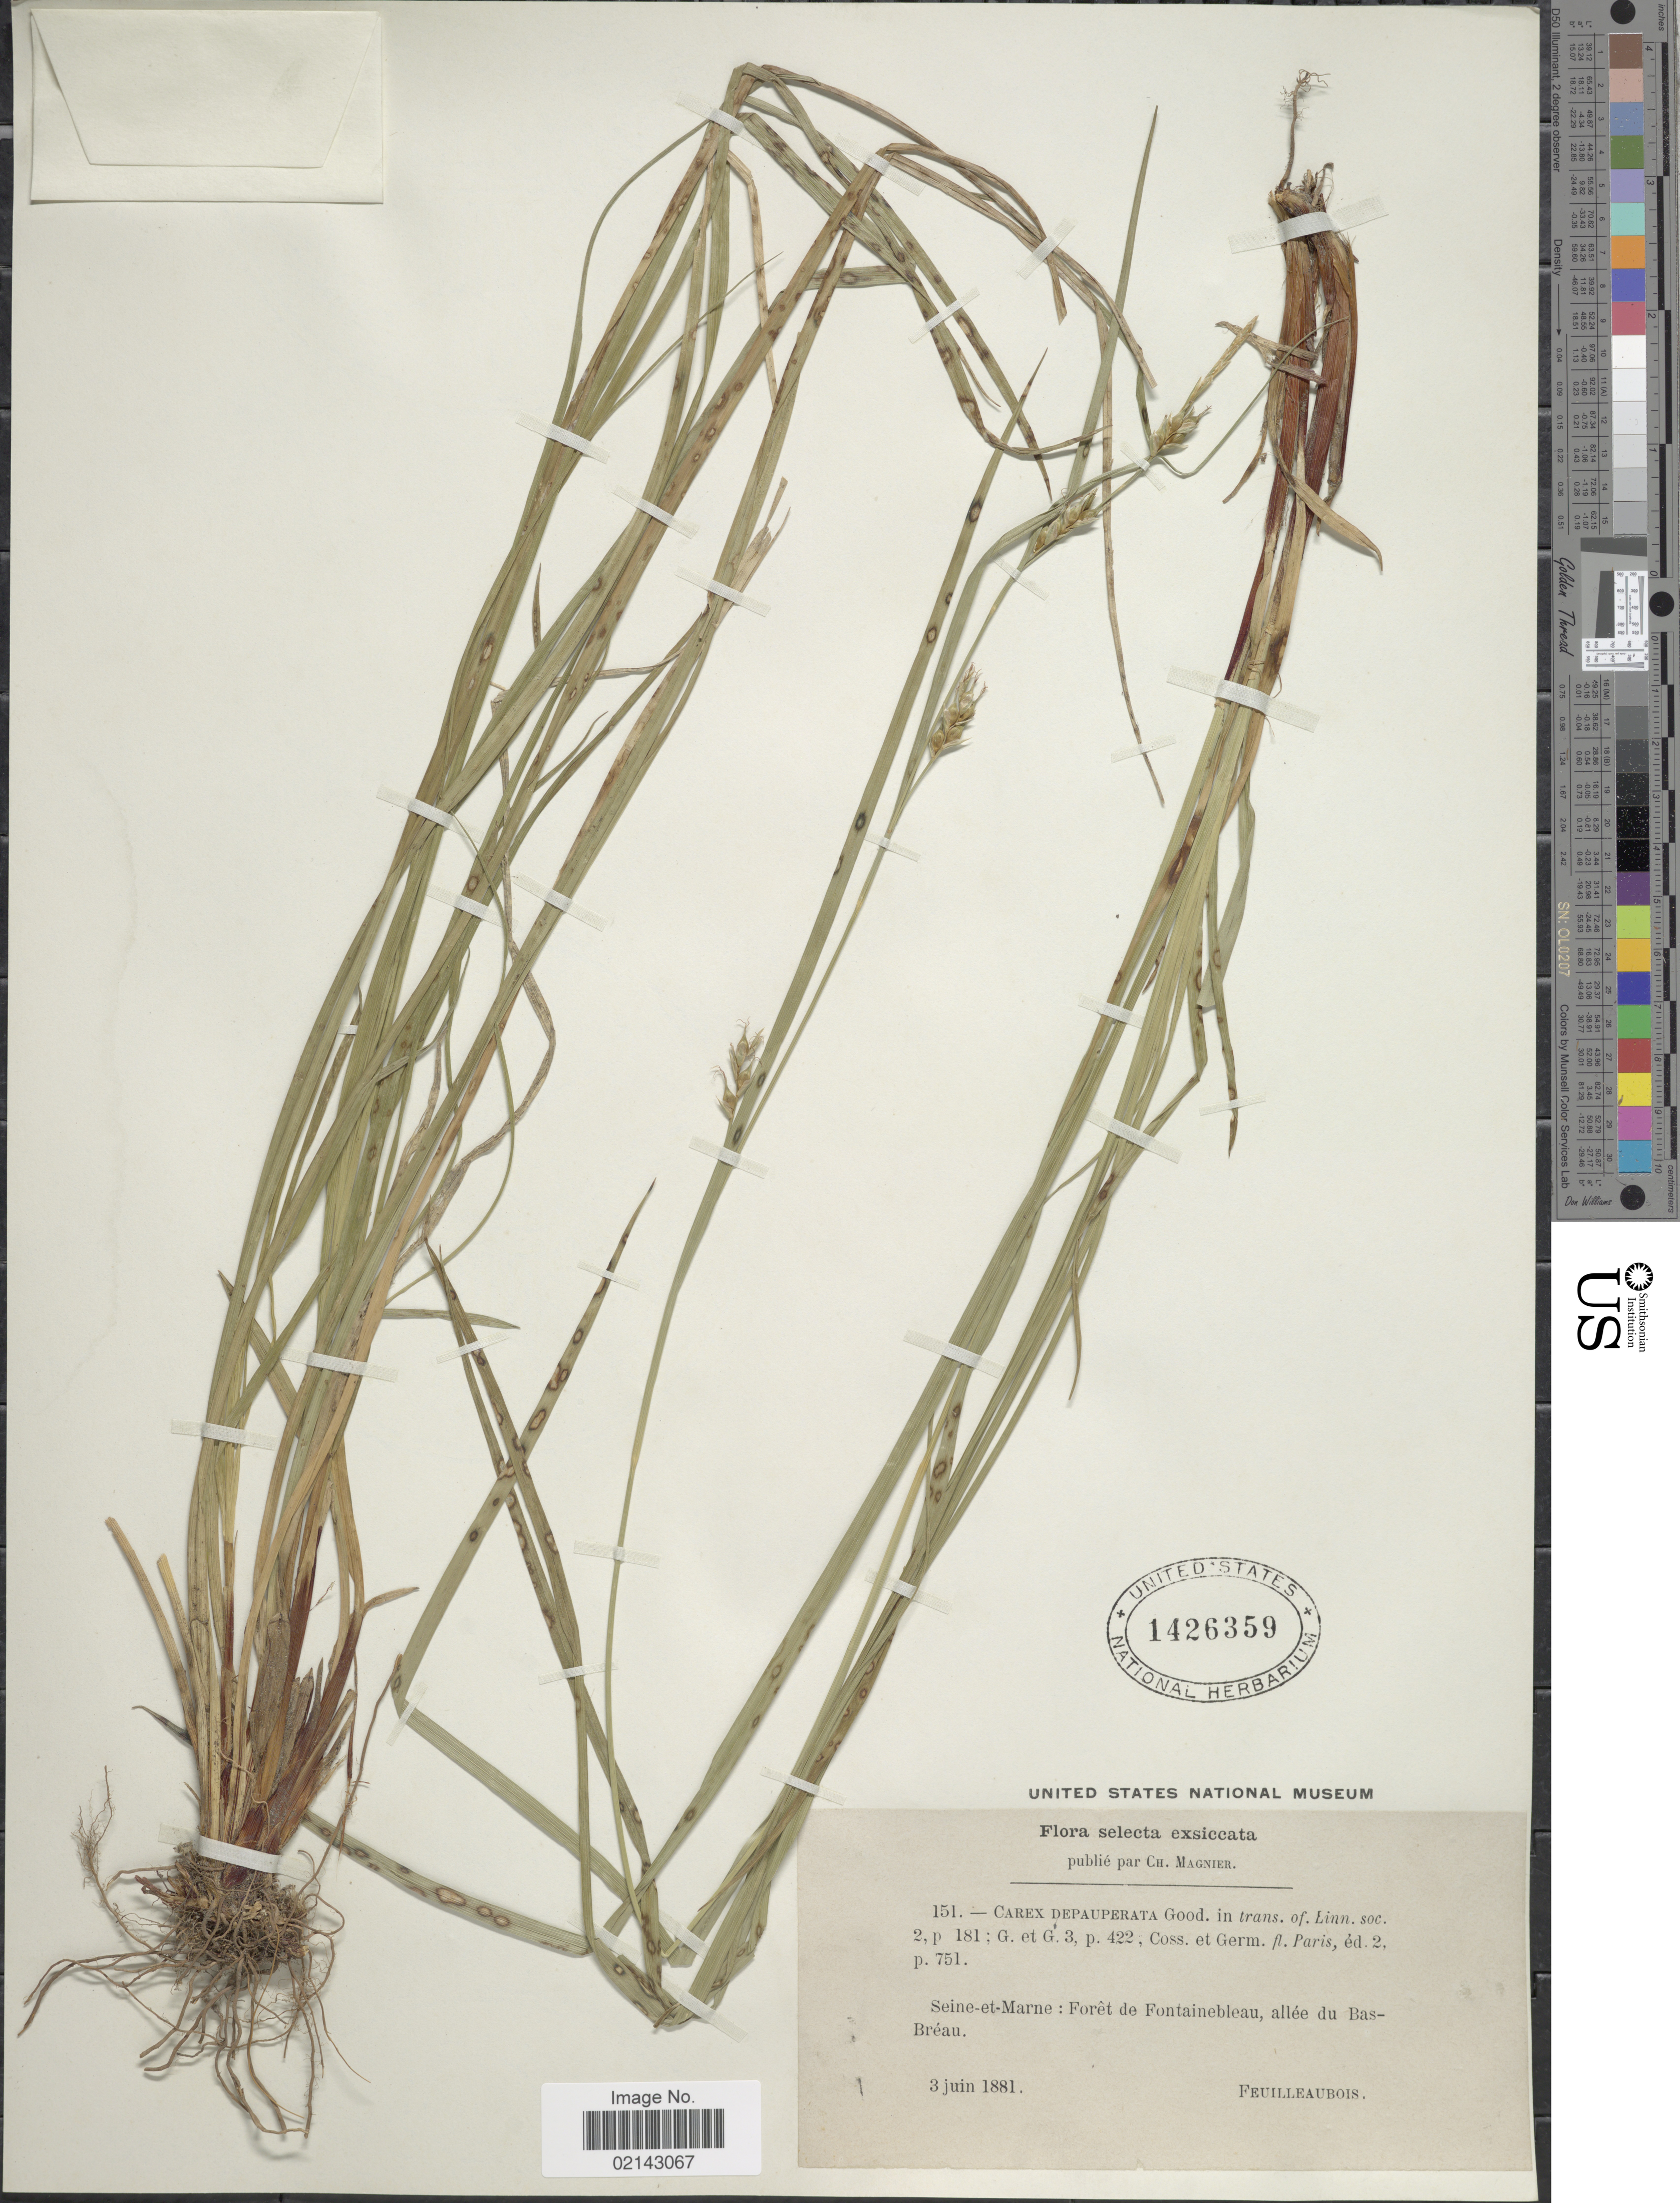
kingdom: Plantae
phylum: Tracheophyta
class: Liliopsida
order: Poales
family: Cyperaceae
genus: Carex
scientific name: Carex depauperata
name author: Curtis ex Woodw.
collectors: Feuilleaubois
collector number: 151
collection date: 1881-06-03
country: France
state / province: Île-de-France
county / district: Seine-et-Marne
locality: Selecta. Seine-et-Marne: Foret de Fontainebleau, allee du Bas-Breau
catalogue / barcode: US 1426359